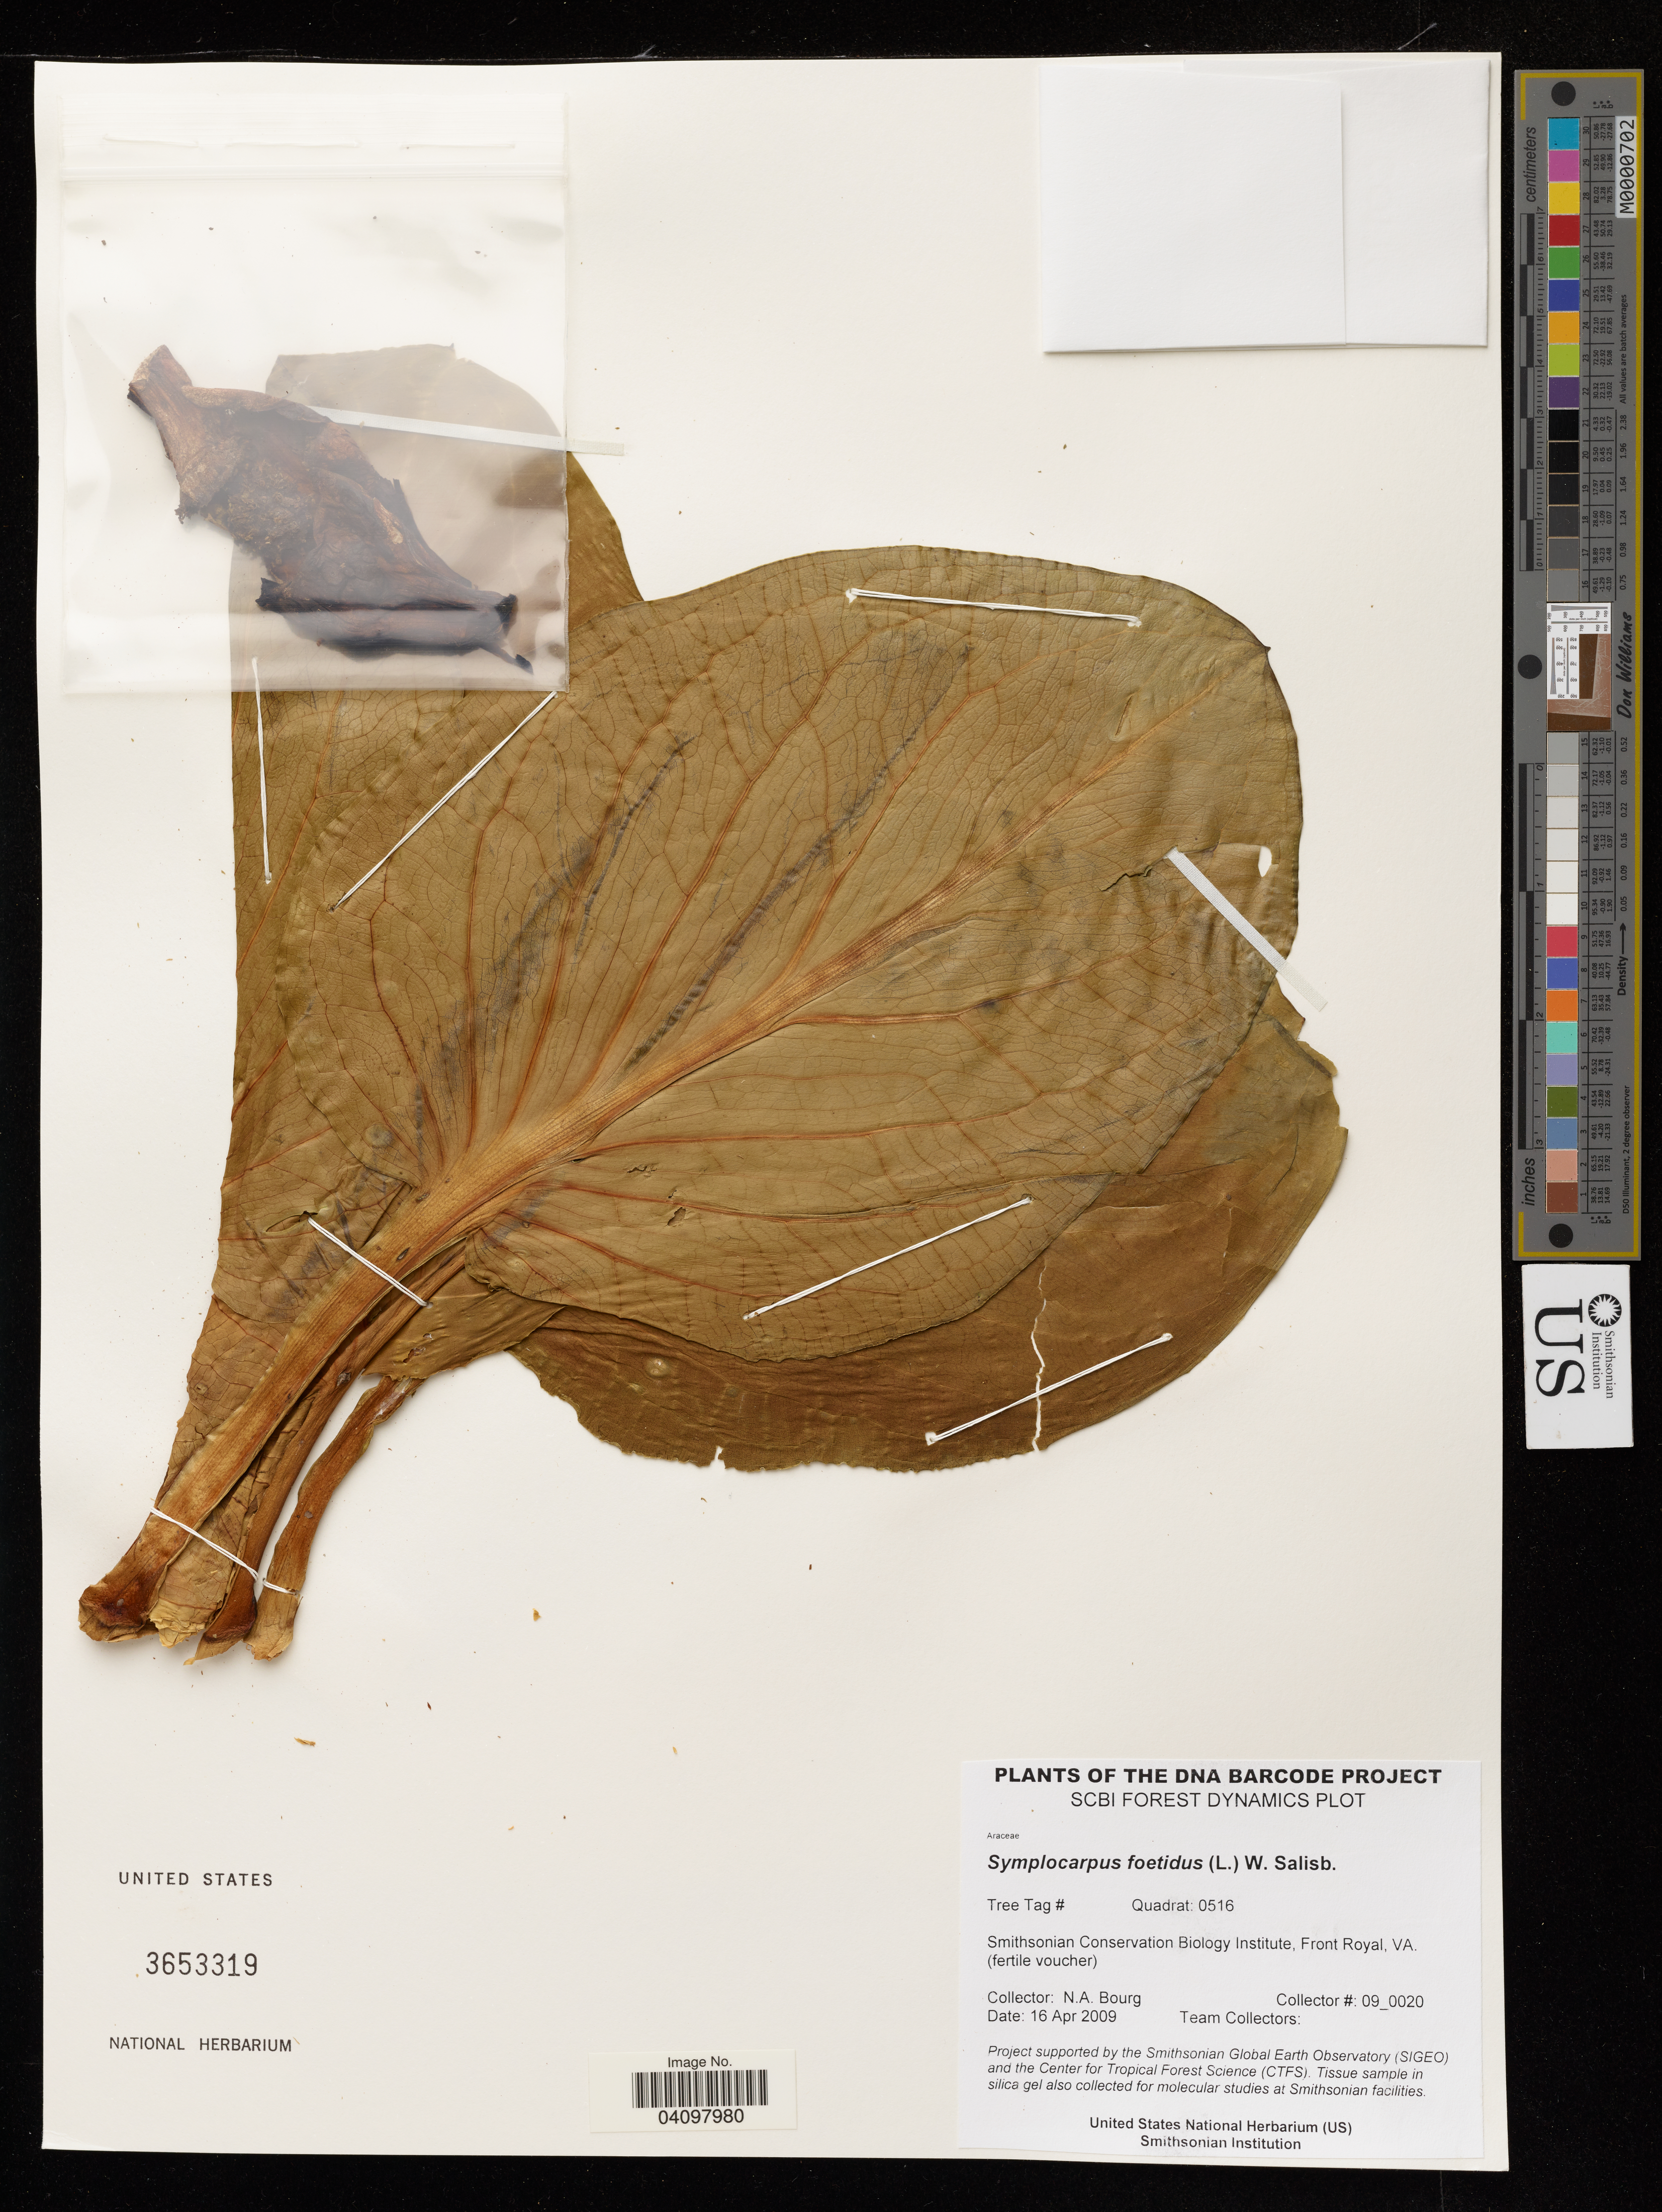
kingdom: Plantae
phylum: Tracheophyta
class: Liliopsida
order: Alismatales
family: Araceae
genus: Symplocarpus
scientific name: Symplocarpus foetidus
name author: (L.) W. Salisb. ex W.P.C. Barton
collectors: N. A. Bourg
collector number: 09_0020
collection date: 2009-04-16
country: United States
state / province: Virginia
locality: Smithsonian Conservation Biology Institute, Front Royal.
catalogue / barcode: US 3653319